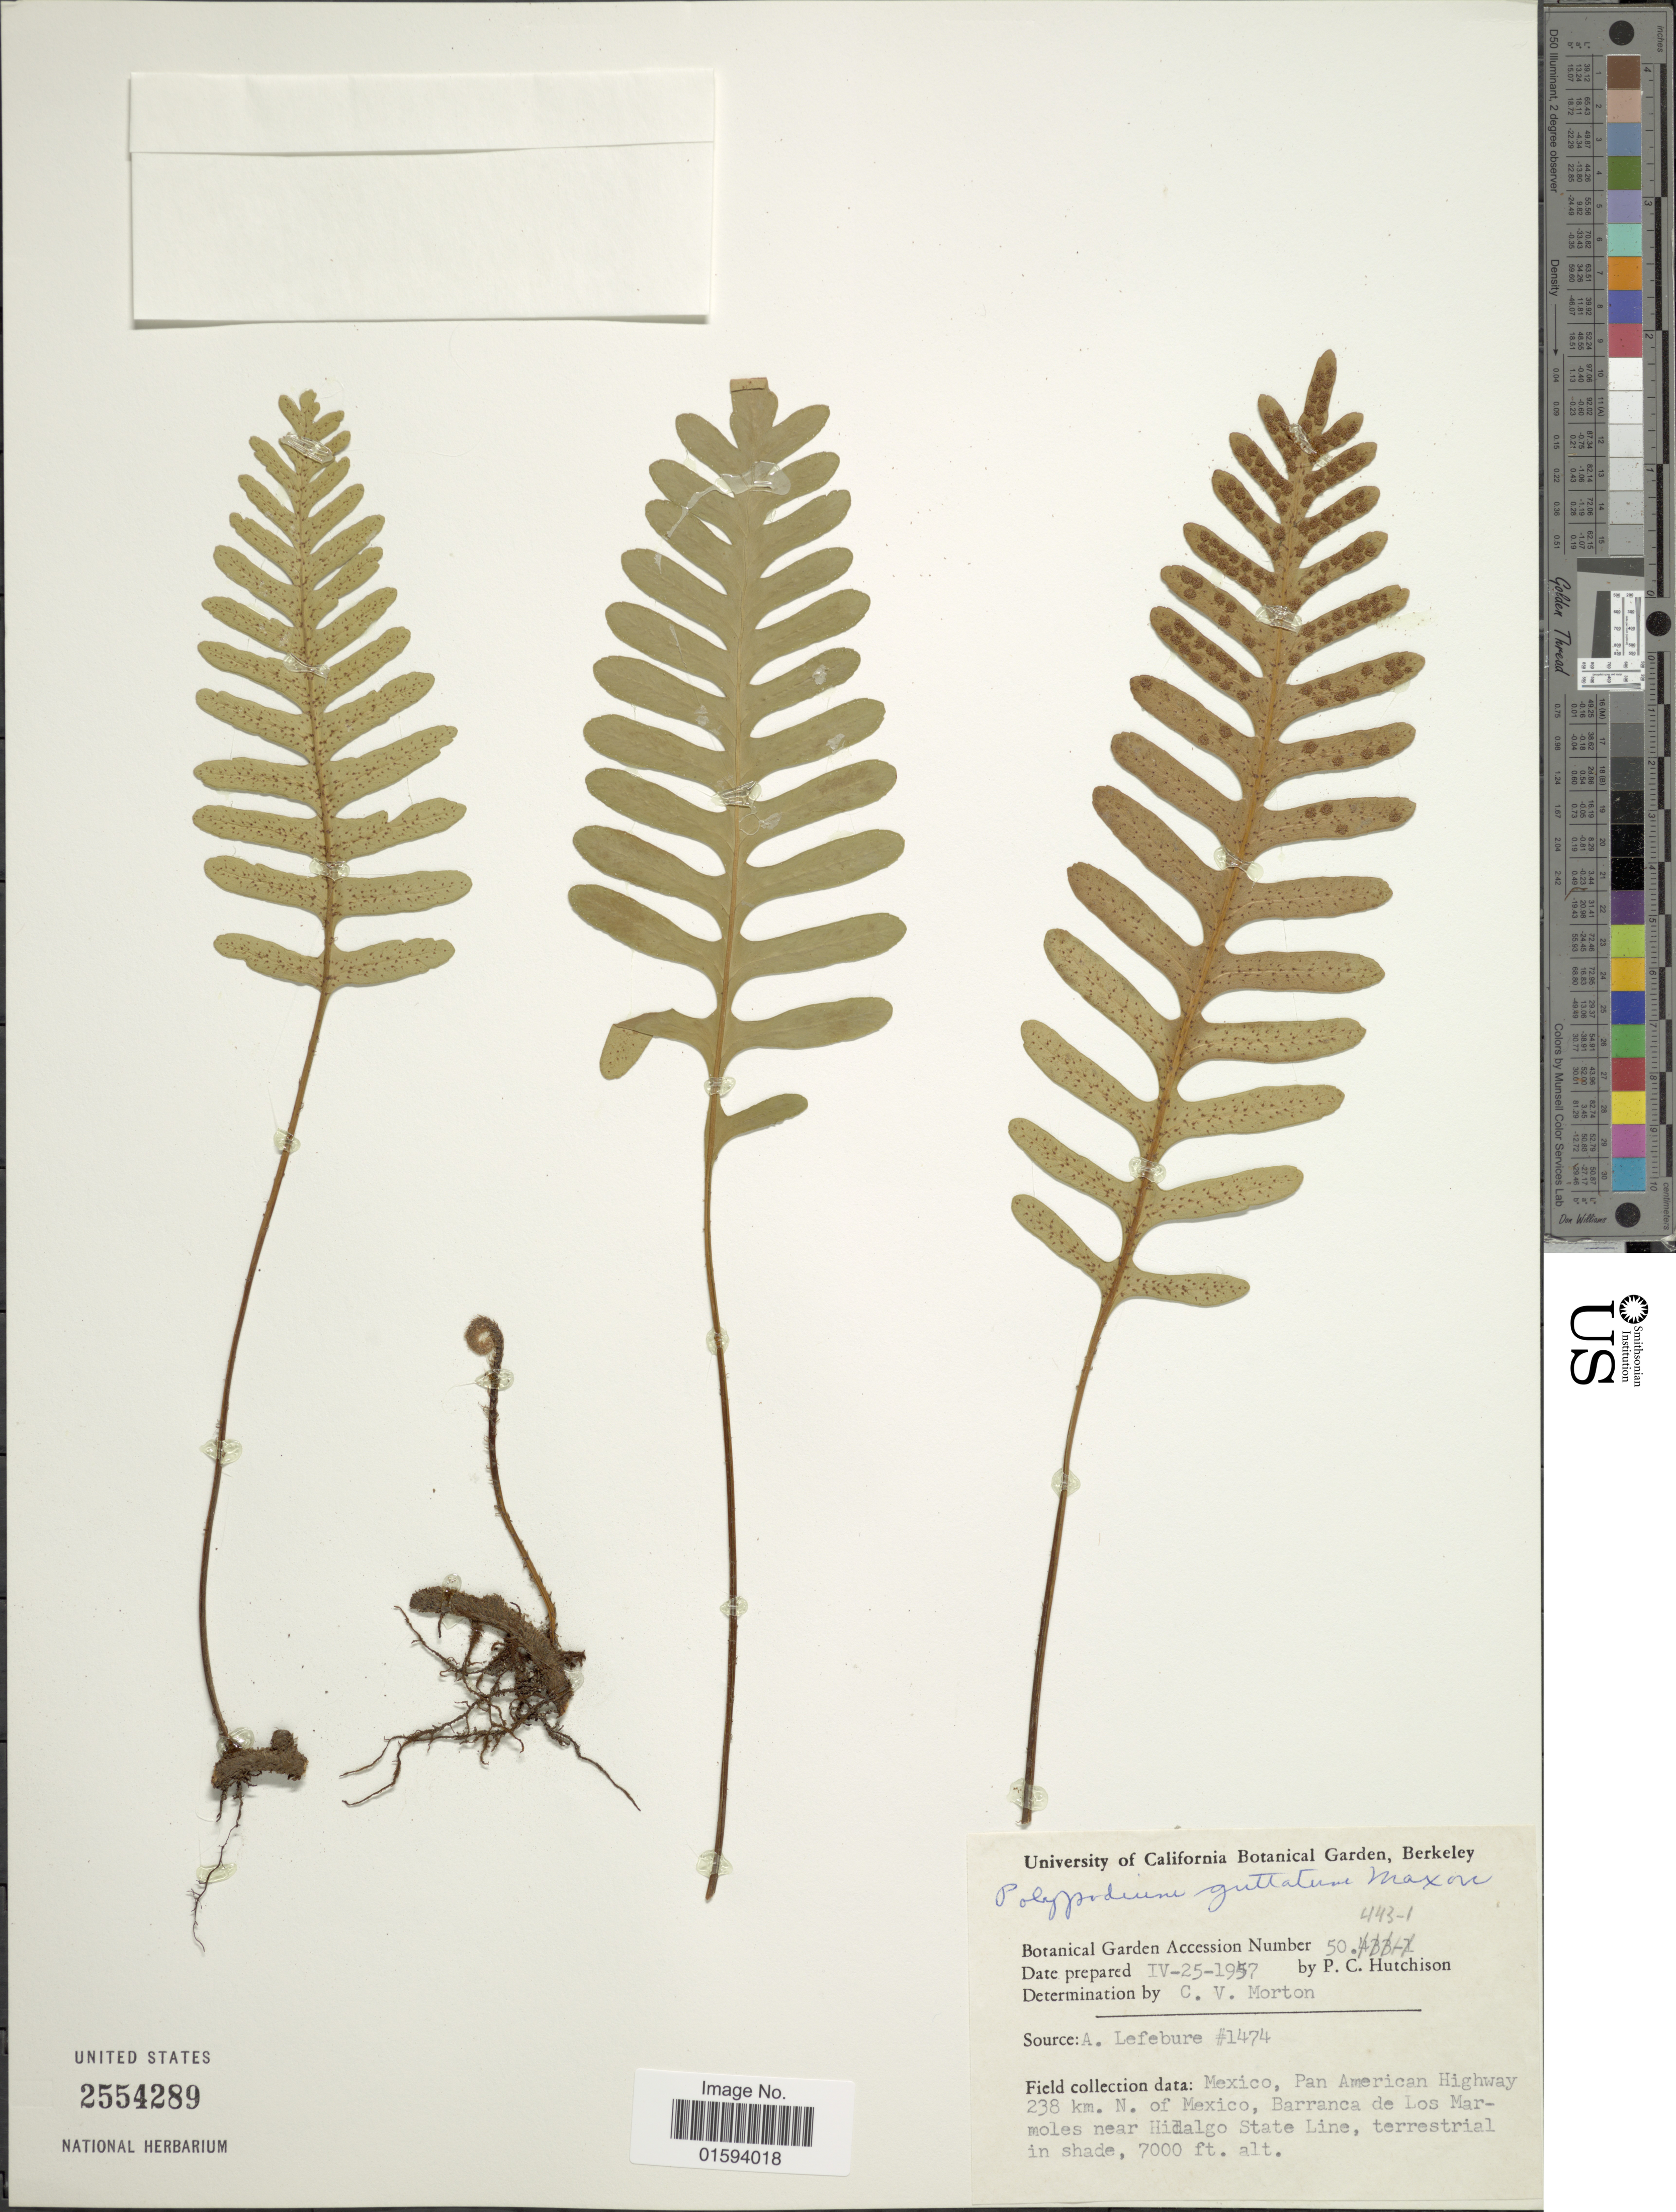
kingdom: Plantae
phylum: Tracheophyta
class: Polypodiopsida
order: Polypodiales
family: Polypodiaceae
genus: Polypodium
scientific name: Polypodium guttatum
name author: Maxon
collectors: P. C. Hutchison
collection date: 1957-04-25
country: United States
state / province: California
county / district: Alameda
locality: University of California Botanical Garden, Berkeley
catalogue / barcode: US 2554289